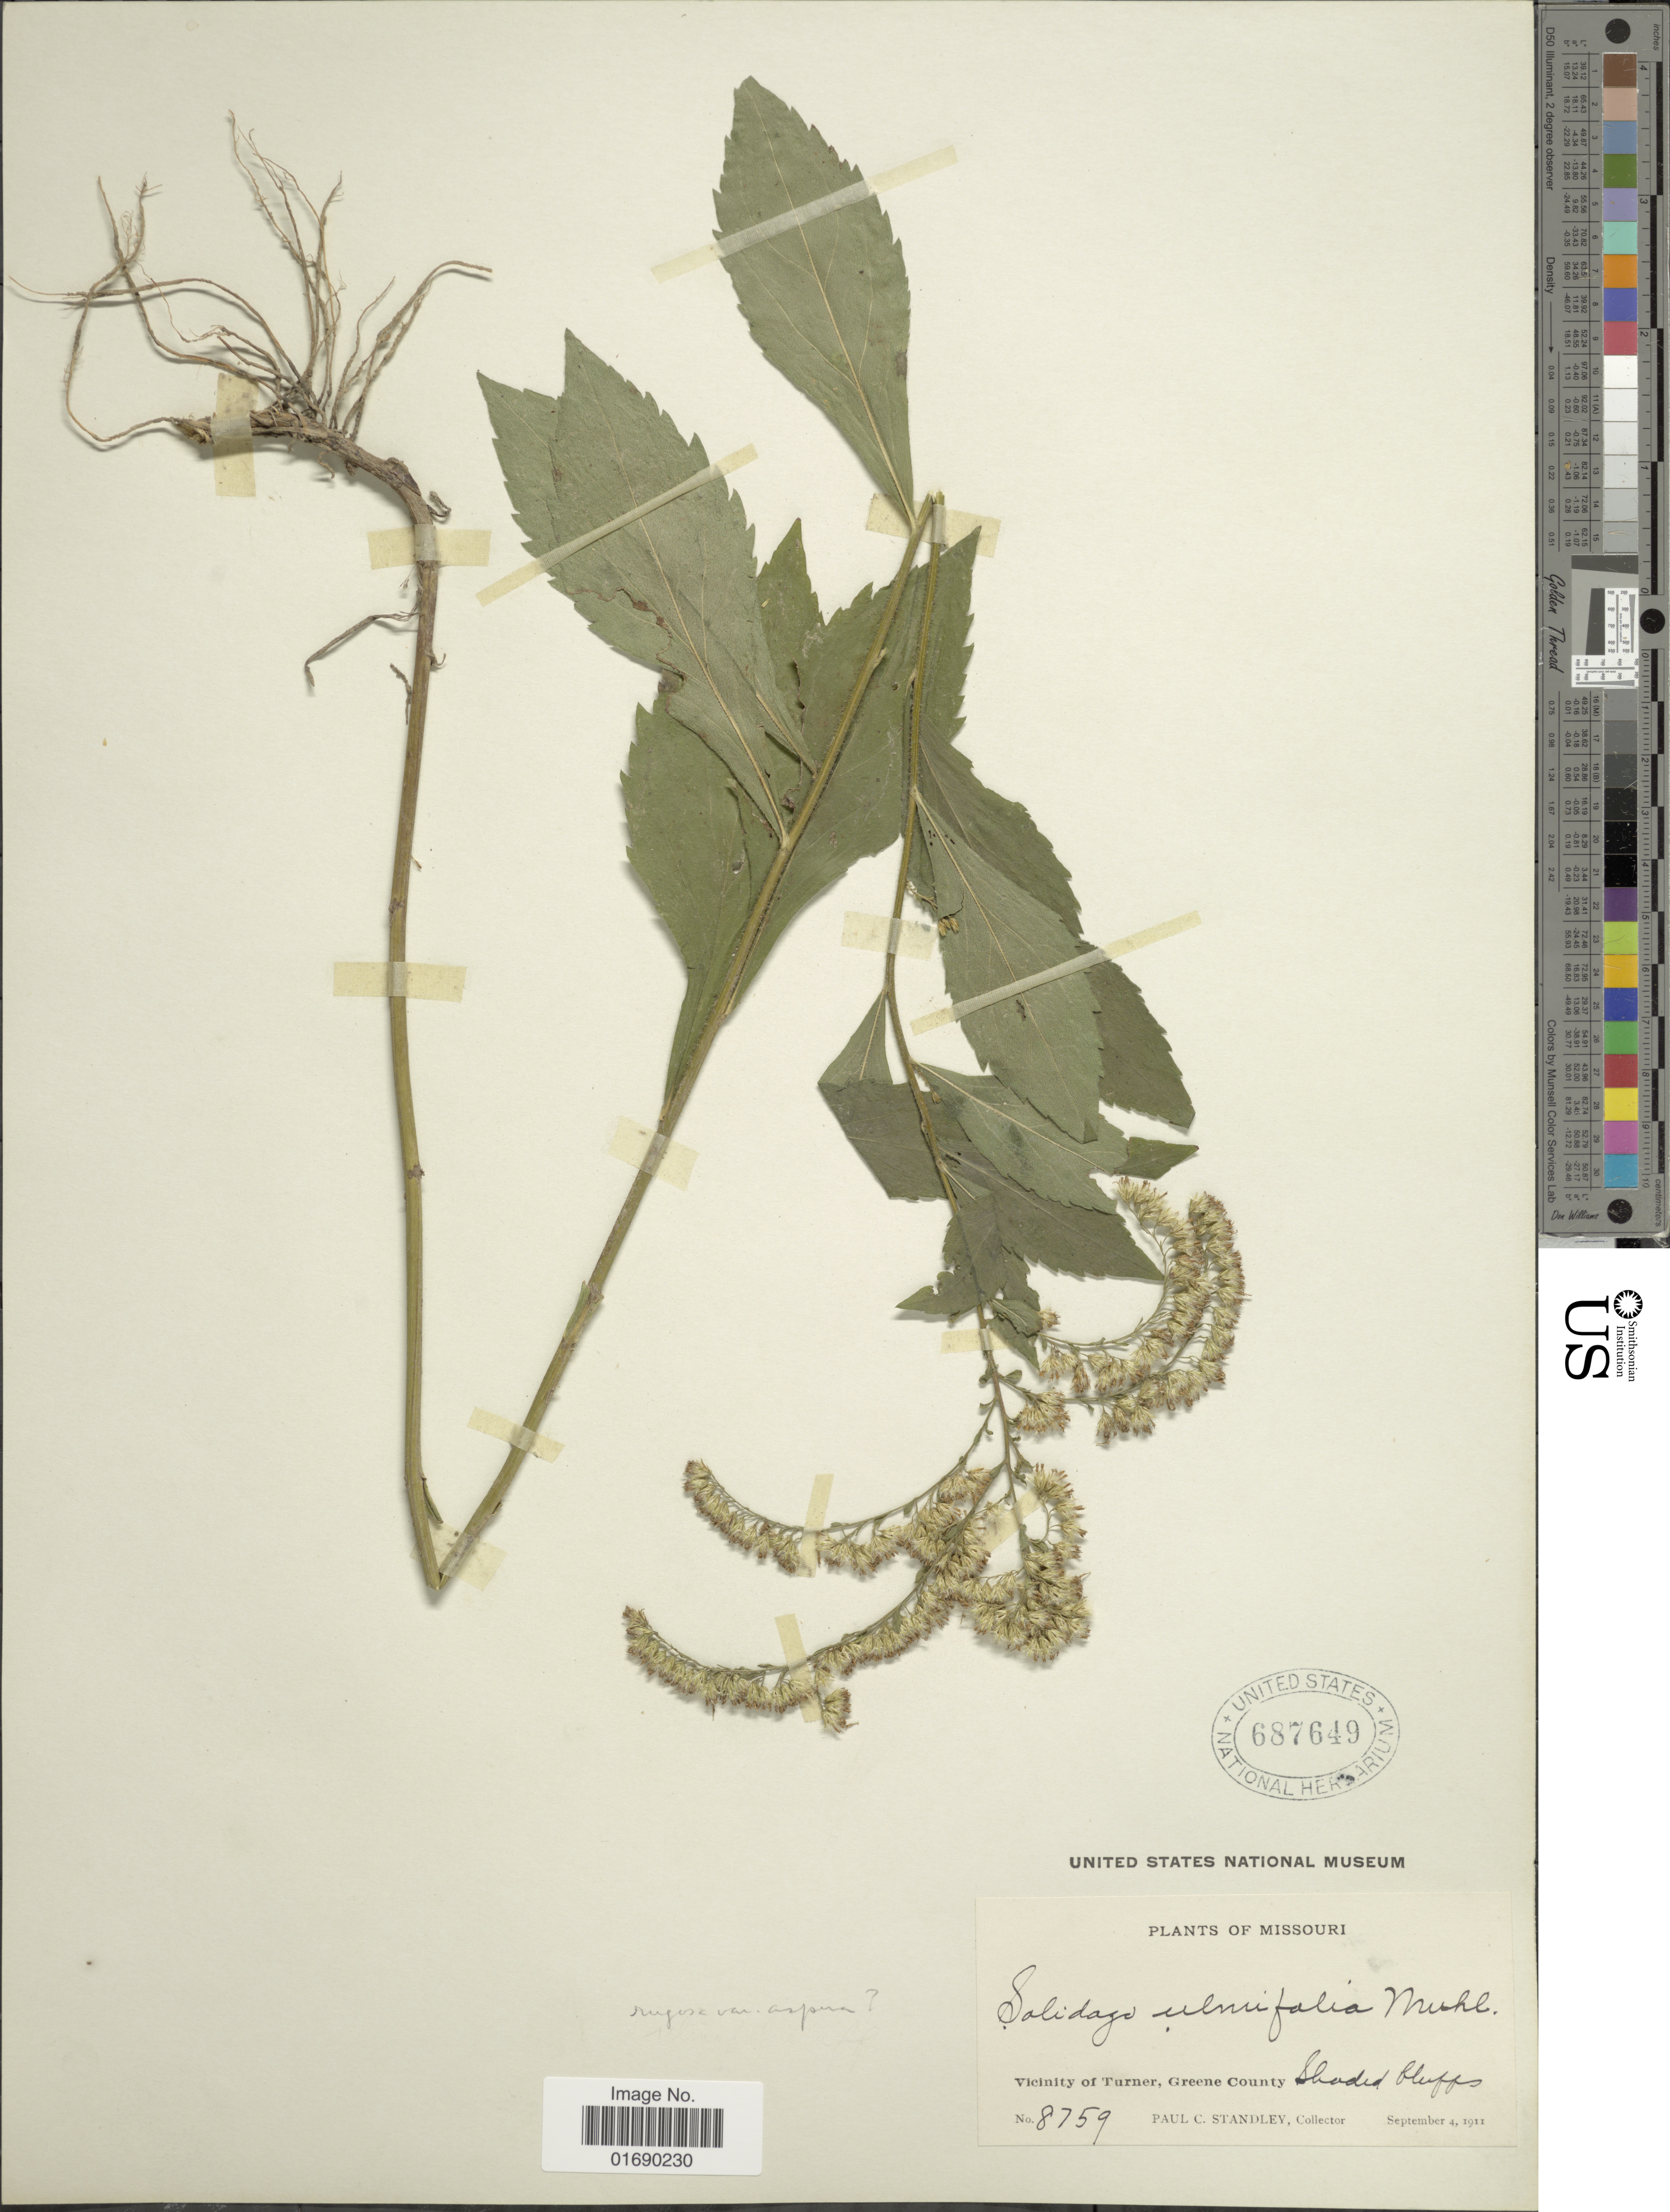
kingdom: Plantae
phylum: Tracheophyta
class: Magnoliopsida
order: Asterales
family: Asteraceae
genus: Solidago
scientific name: Solidago rugosa var. aspera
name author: (Aiton) Cronq.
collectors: P. C. Standley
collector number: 8759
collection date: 1911-09-04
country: United States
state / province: Missouri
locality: Vicinity of Turner, Green county, shaded bluffs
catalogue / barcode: US 687649